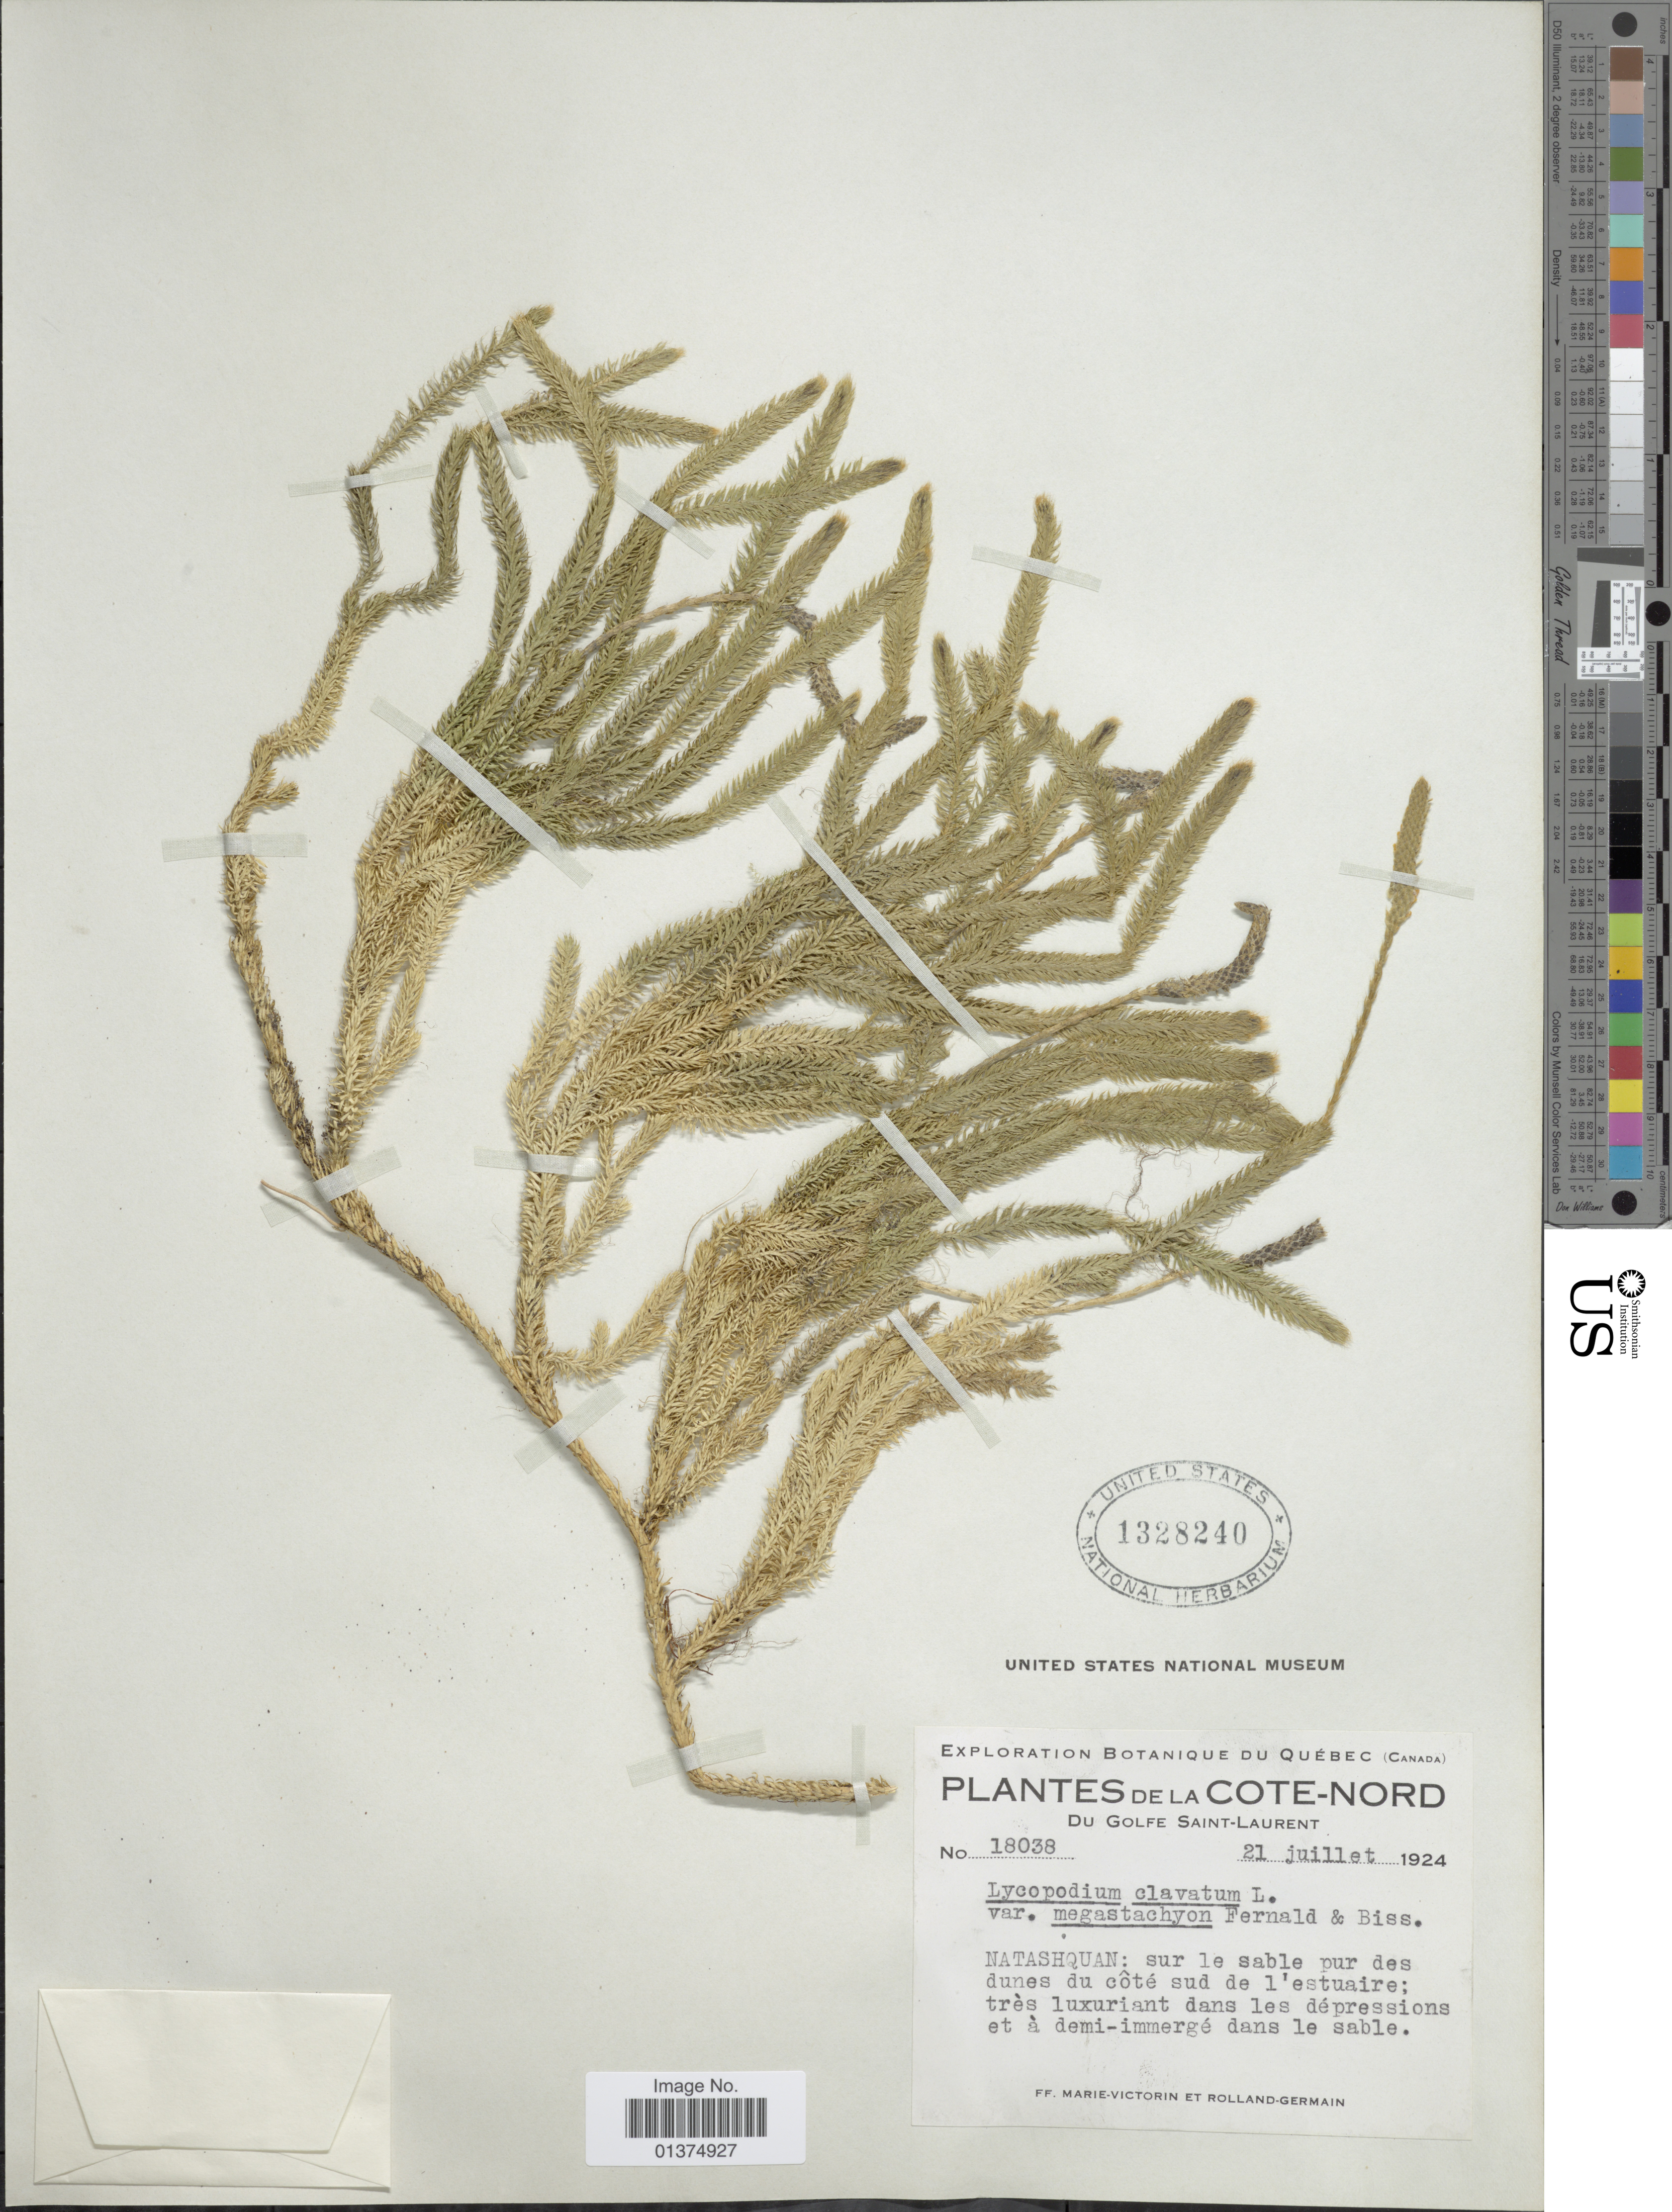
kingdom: Plantae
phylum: Tracheophyta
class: Lycopodiopsida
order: Lycopodiales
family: Lycopodiaceae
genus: Lycopodium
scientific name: Lycopodium lagopus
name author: Zinserl. ex Kuzen.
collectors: Fr. Marie-Victorin & Rolland-Germain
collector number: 18038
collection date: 1924-07-21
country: Canada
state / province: Quebec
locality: Cote-Nord du Golfe Saint-Laurent, Natashquan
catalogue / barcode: US 1328240